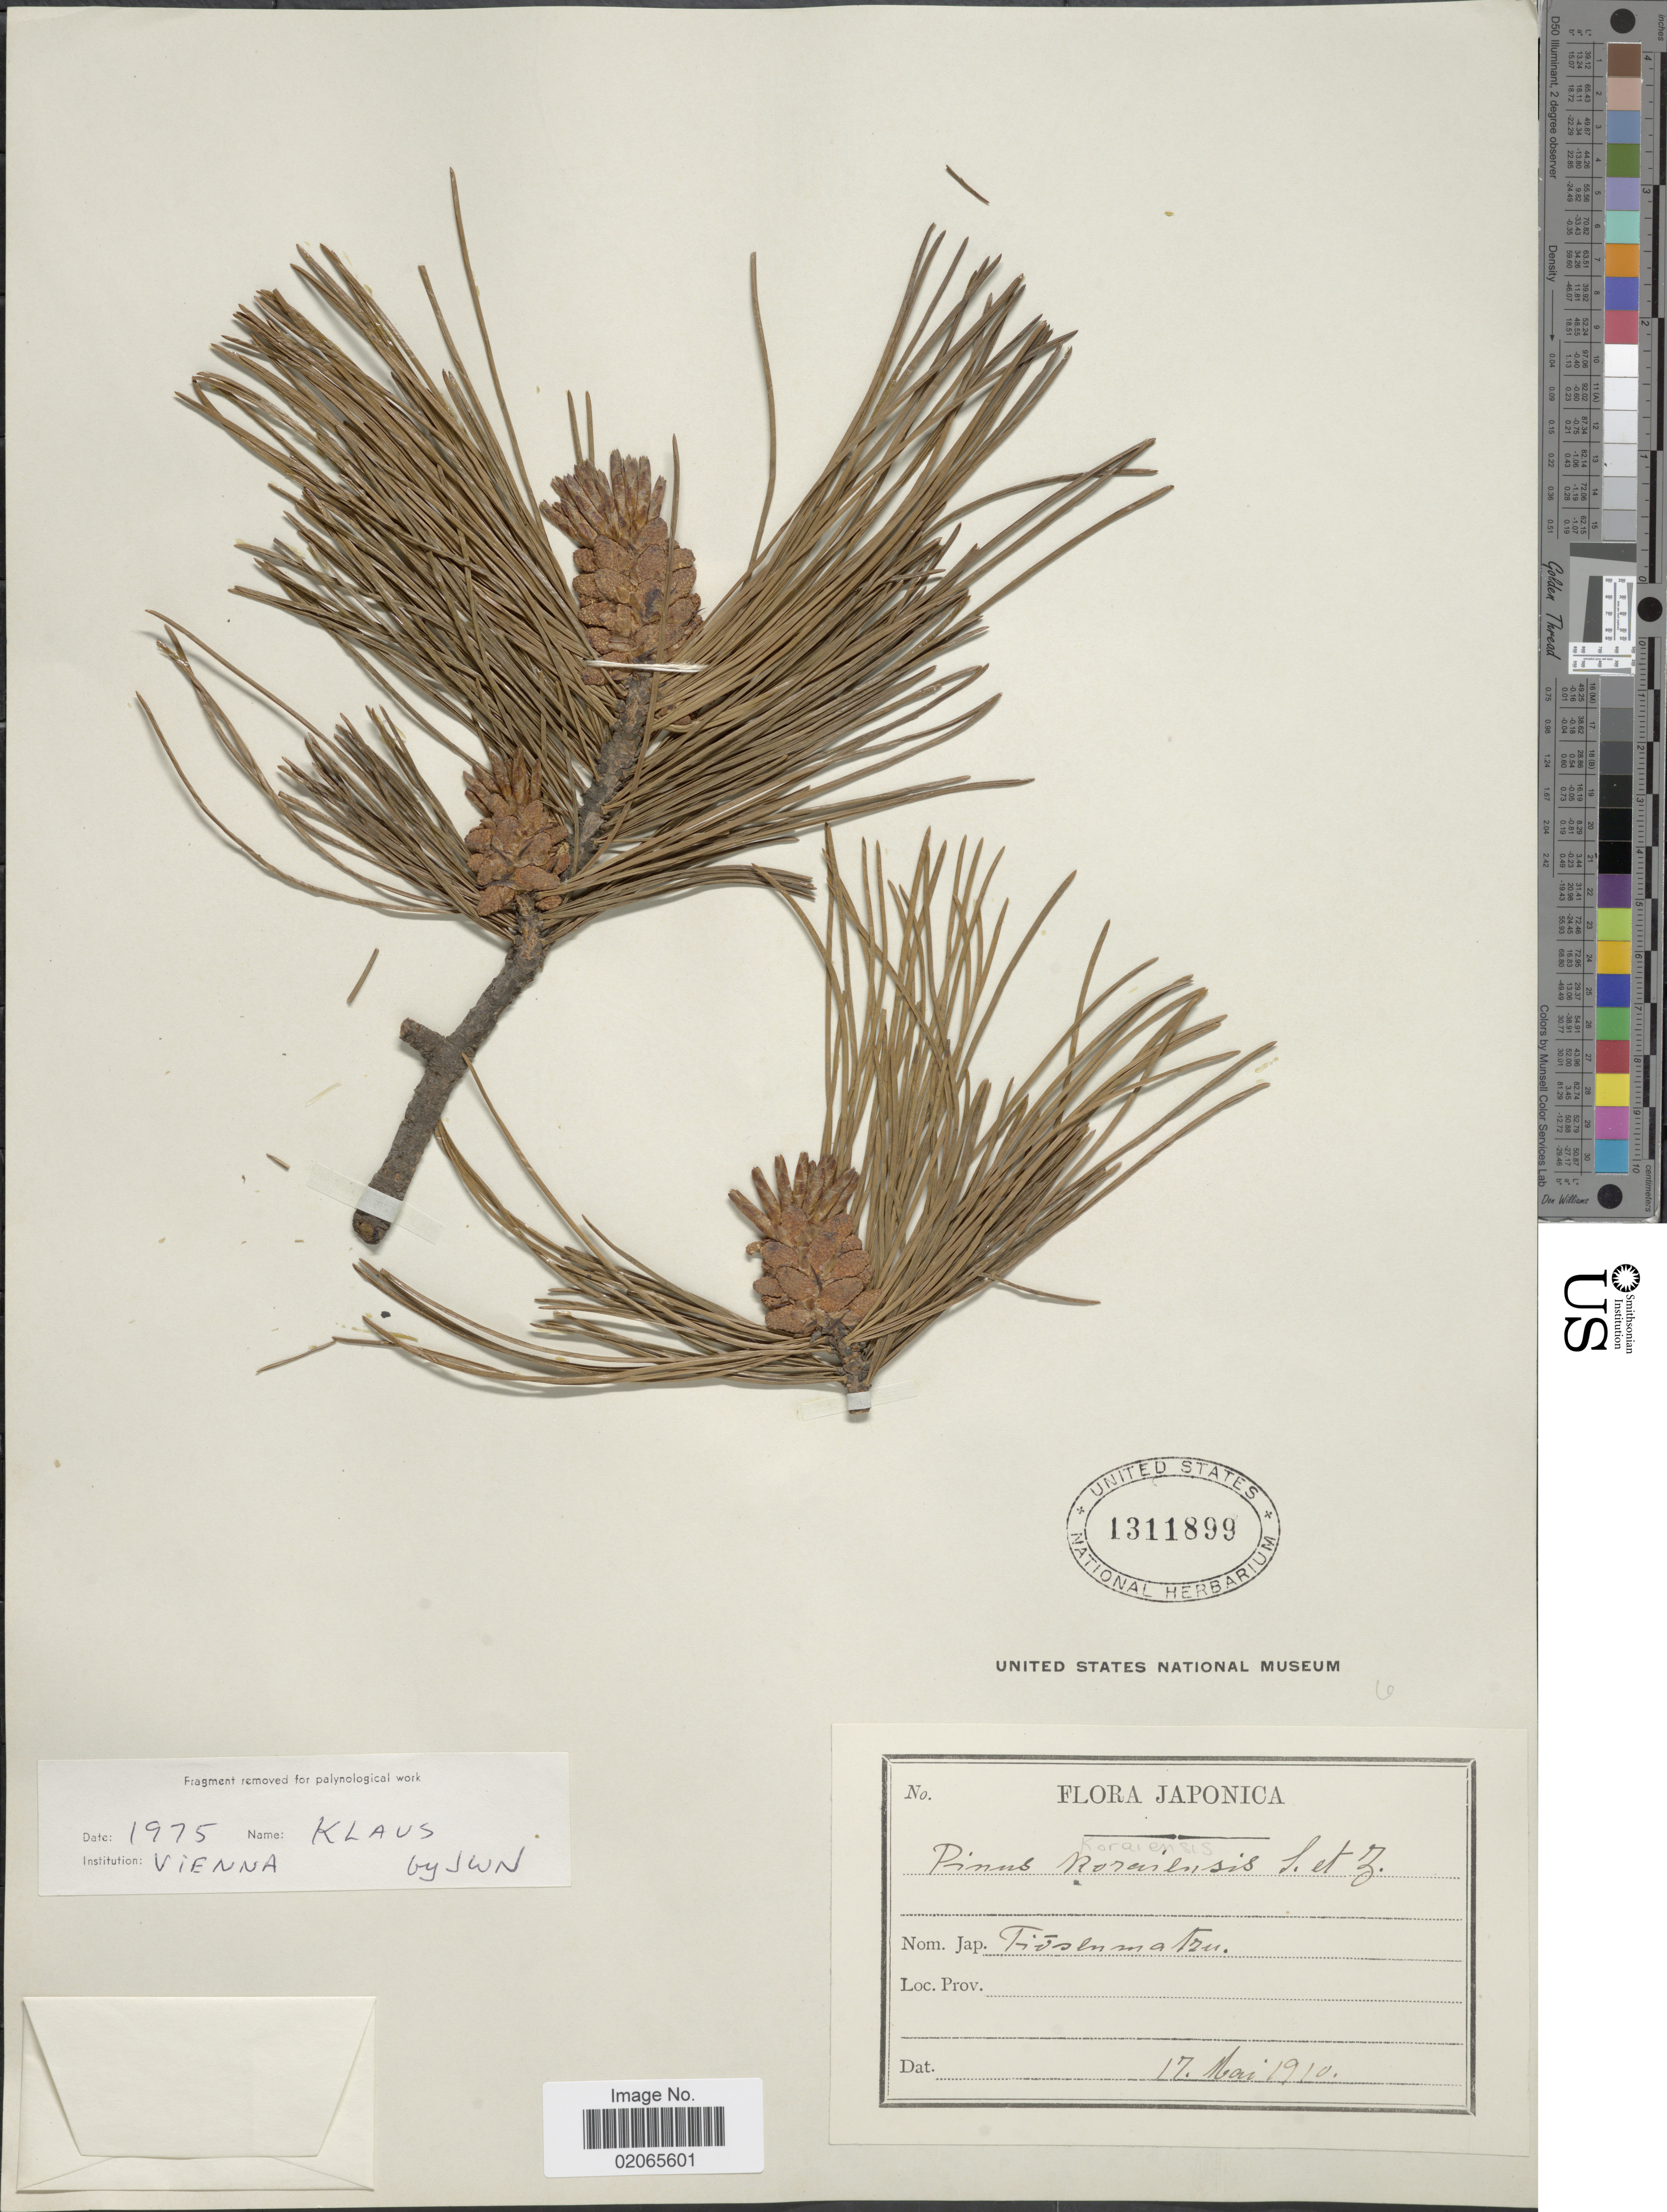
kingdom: Plantae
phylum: Tracheophyta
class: Pinopsida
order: Pinales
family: Pinaceae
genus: Pinus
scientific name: Pinus koraiensis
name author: Siebold & Zucc.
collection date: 1910-05-17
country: Japan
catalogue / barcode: US 1311899